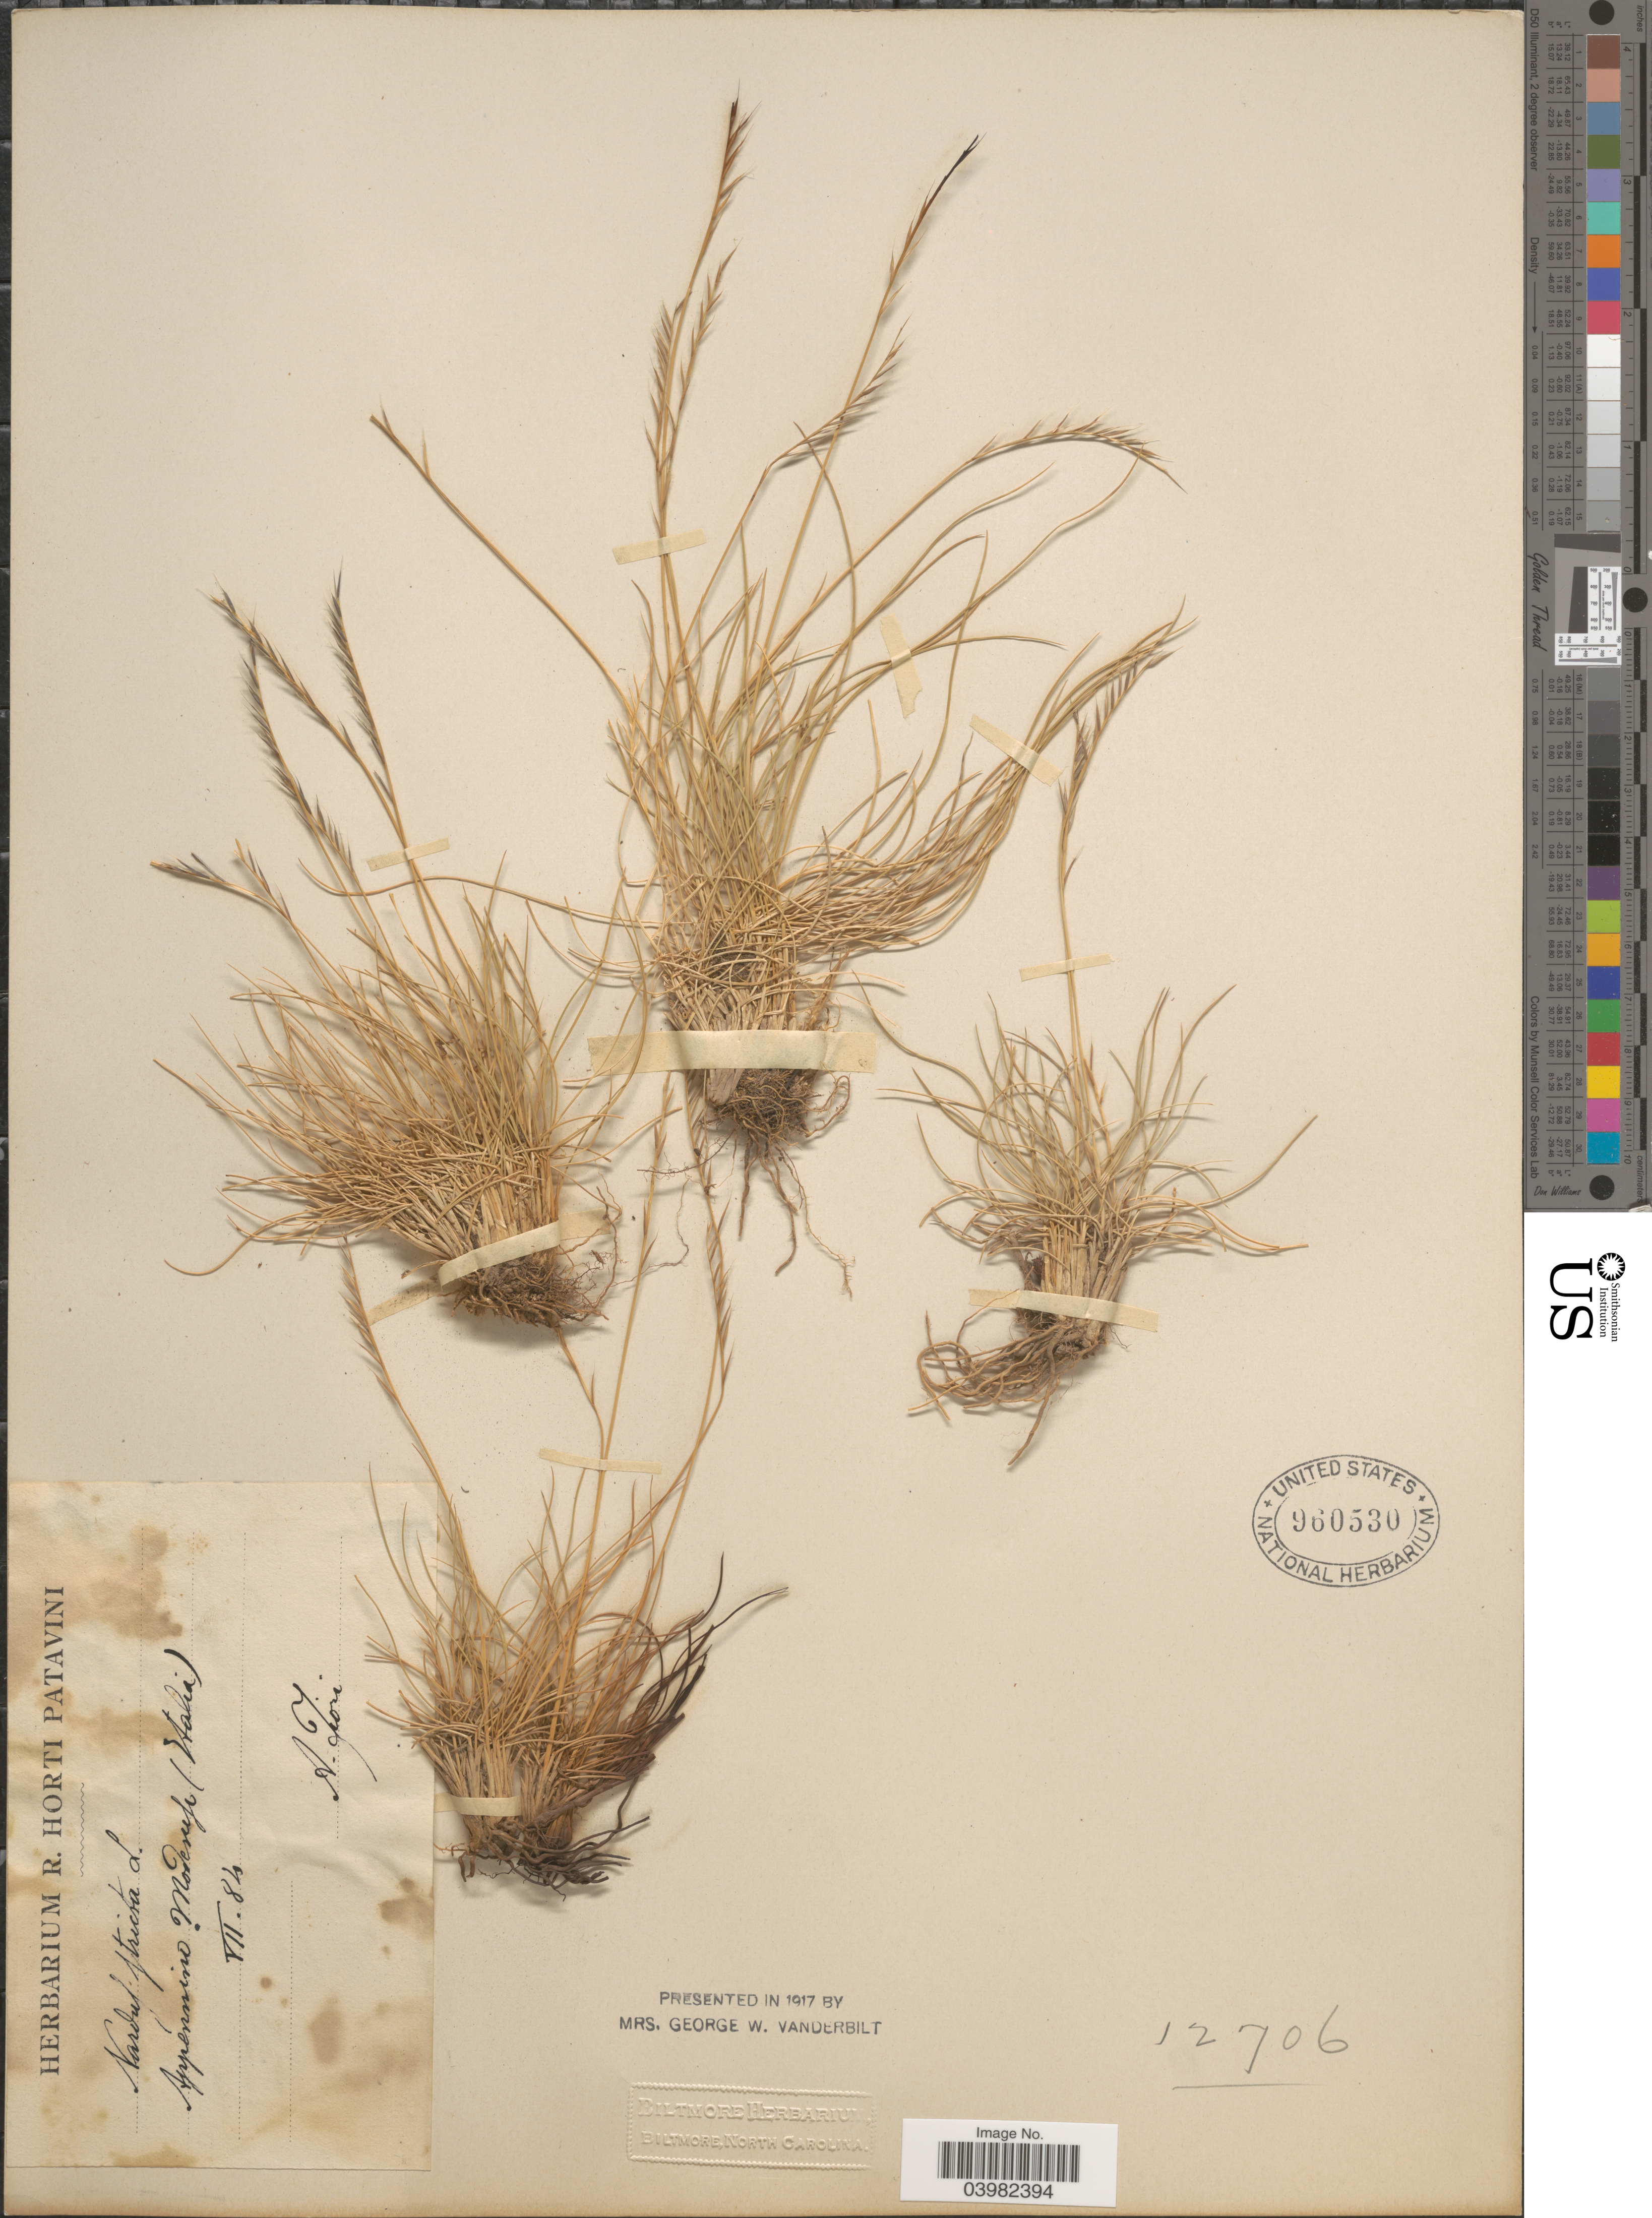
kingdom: Plantae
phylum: Tracheophyta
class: Liliopsida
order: Poales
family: Poaceae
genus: Nardus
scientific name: Nardus stricta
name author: L.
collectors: A. Fiori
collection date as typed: Transcribed d/m/y: /7/84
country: Italy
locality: Appennino Modenese.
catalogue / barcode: US 960530